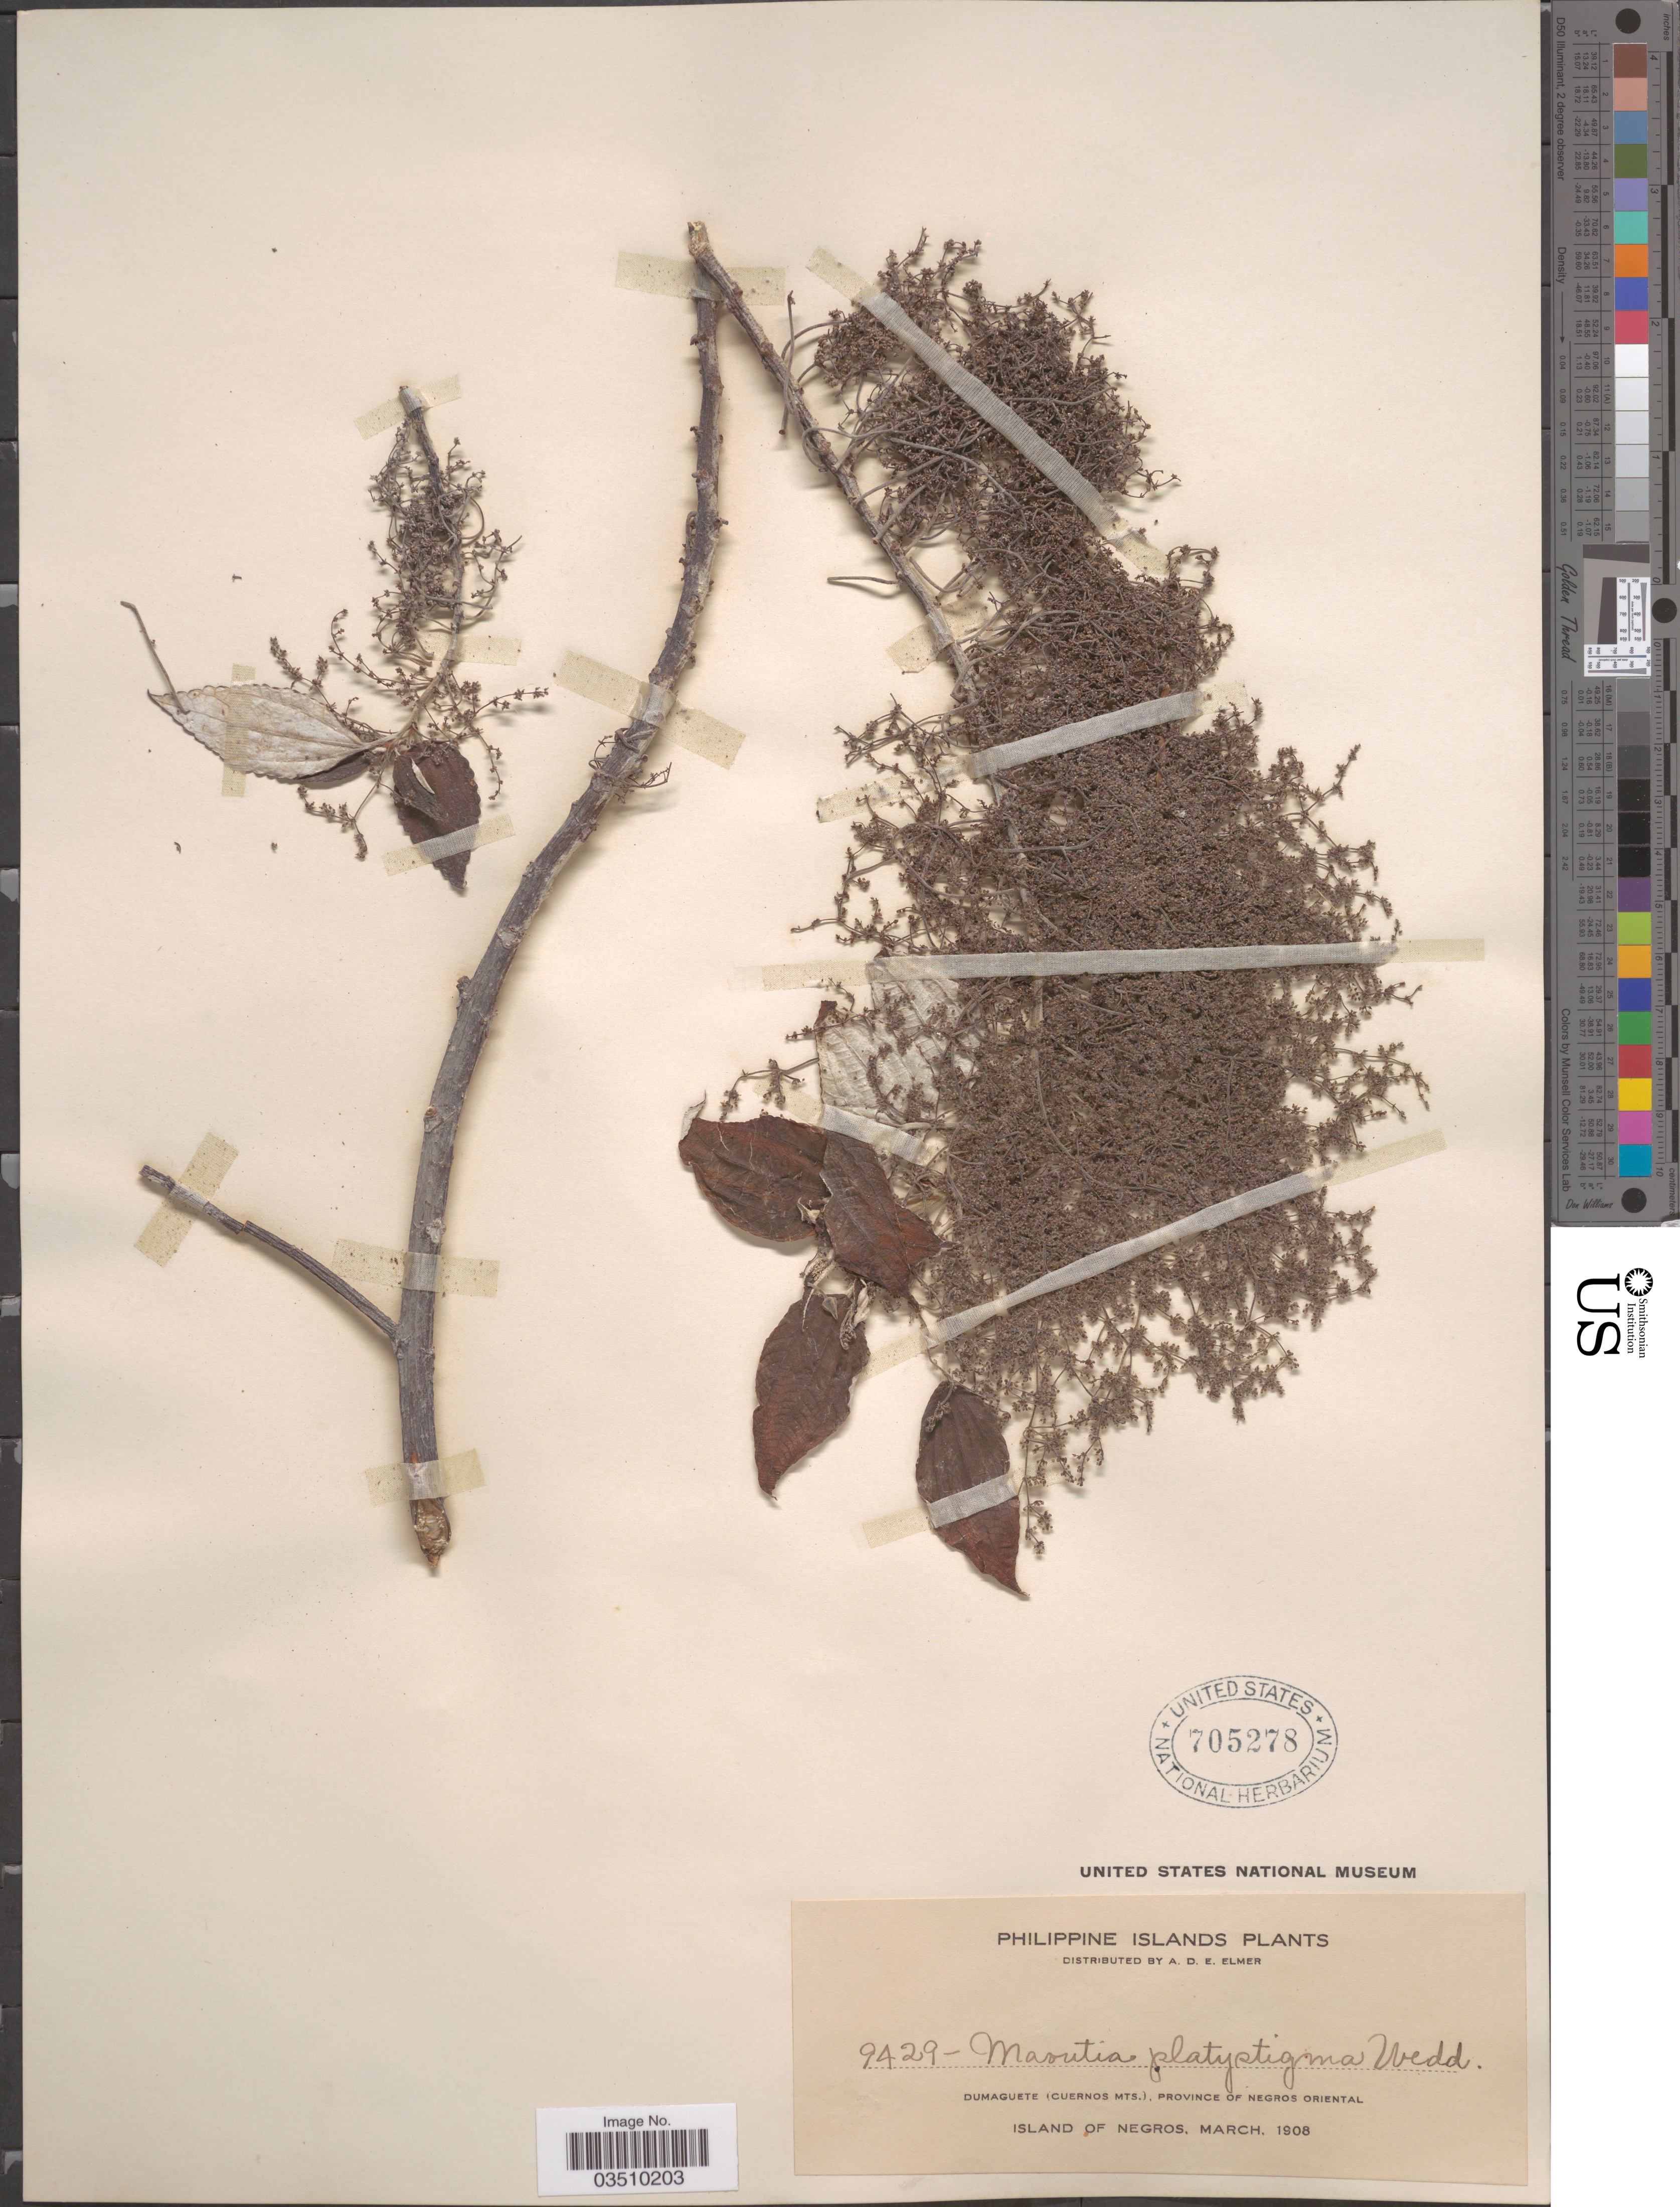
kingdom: Plantae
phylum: Tracheophyta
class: Magnoliopsida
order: Rosales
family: Urticaceae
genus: Maoutia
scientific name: Maoutia setosa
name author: Wedd.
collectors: A. D. E. Elmer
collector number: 9429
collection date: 1908-03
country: Philippines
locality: Dumaguete (Cuernos Mts.), Province of Negros Oriental. Island of Negros.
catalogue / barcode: US 705278